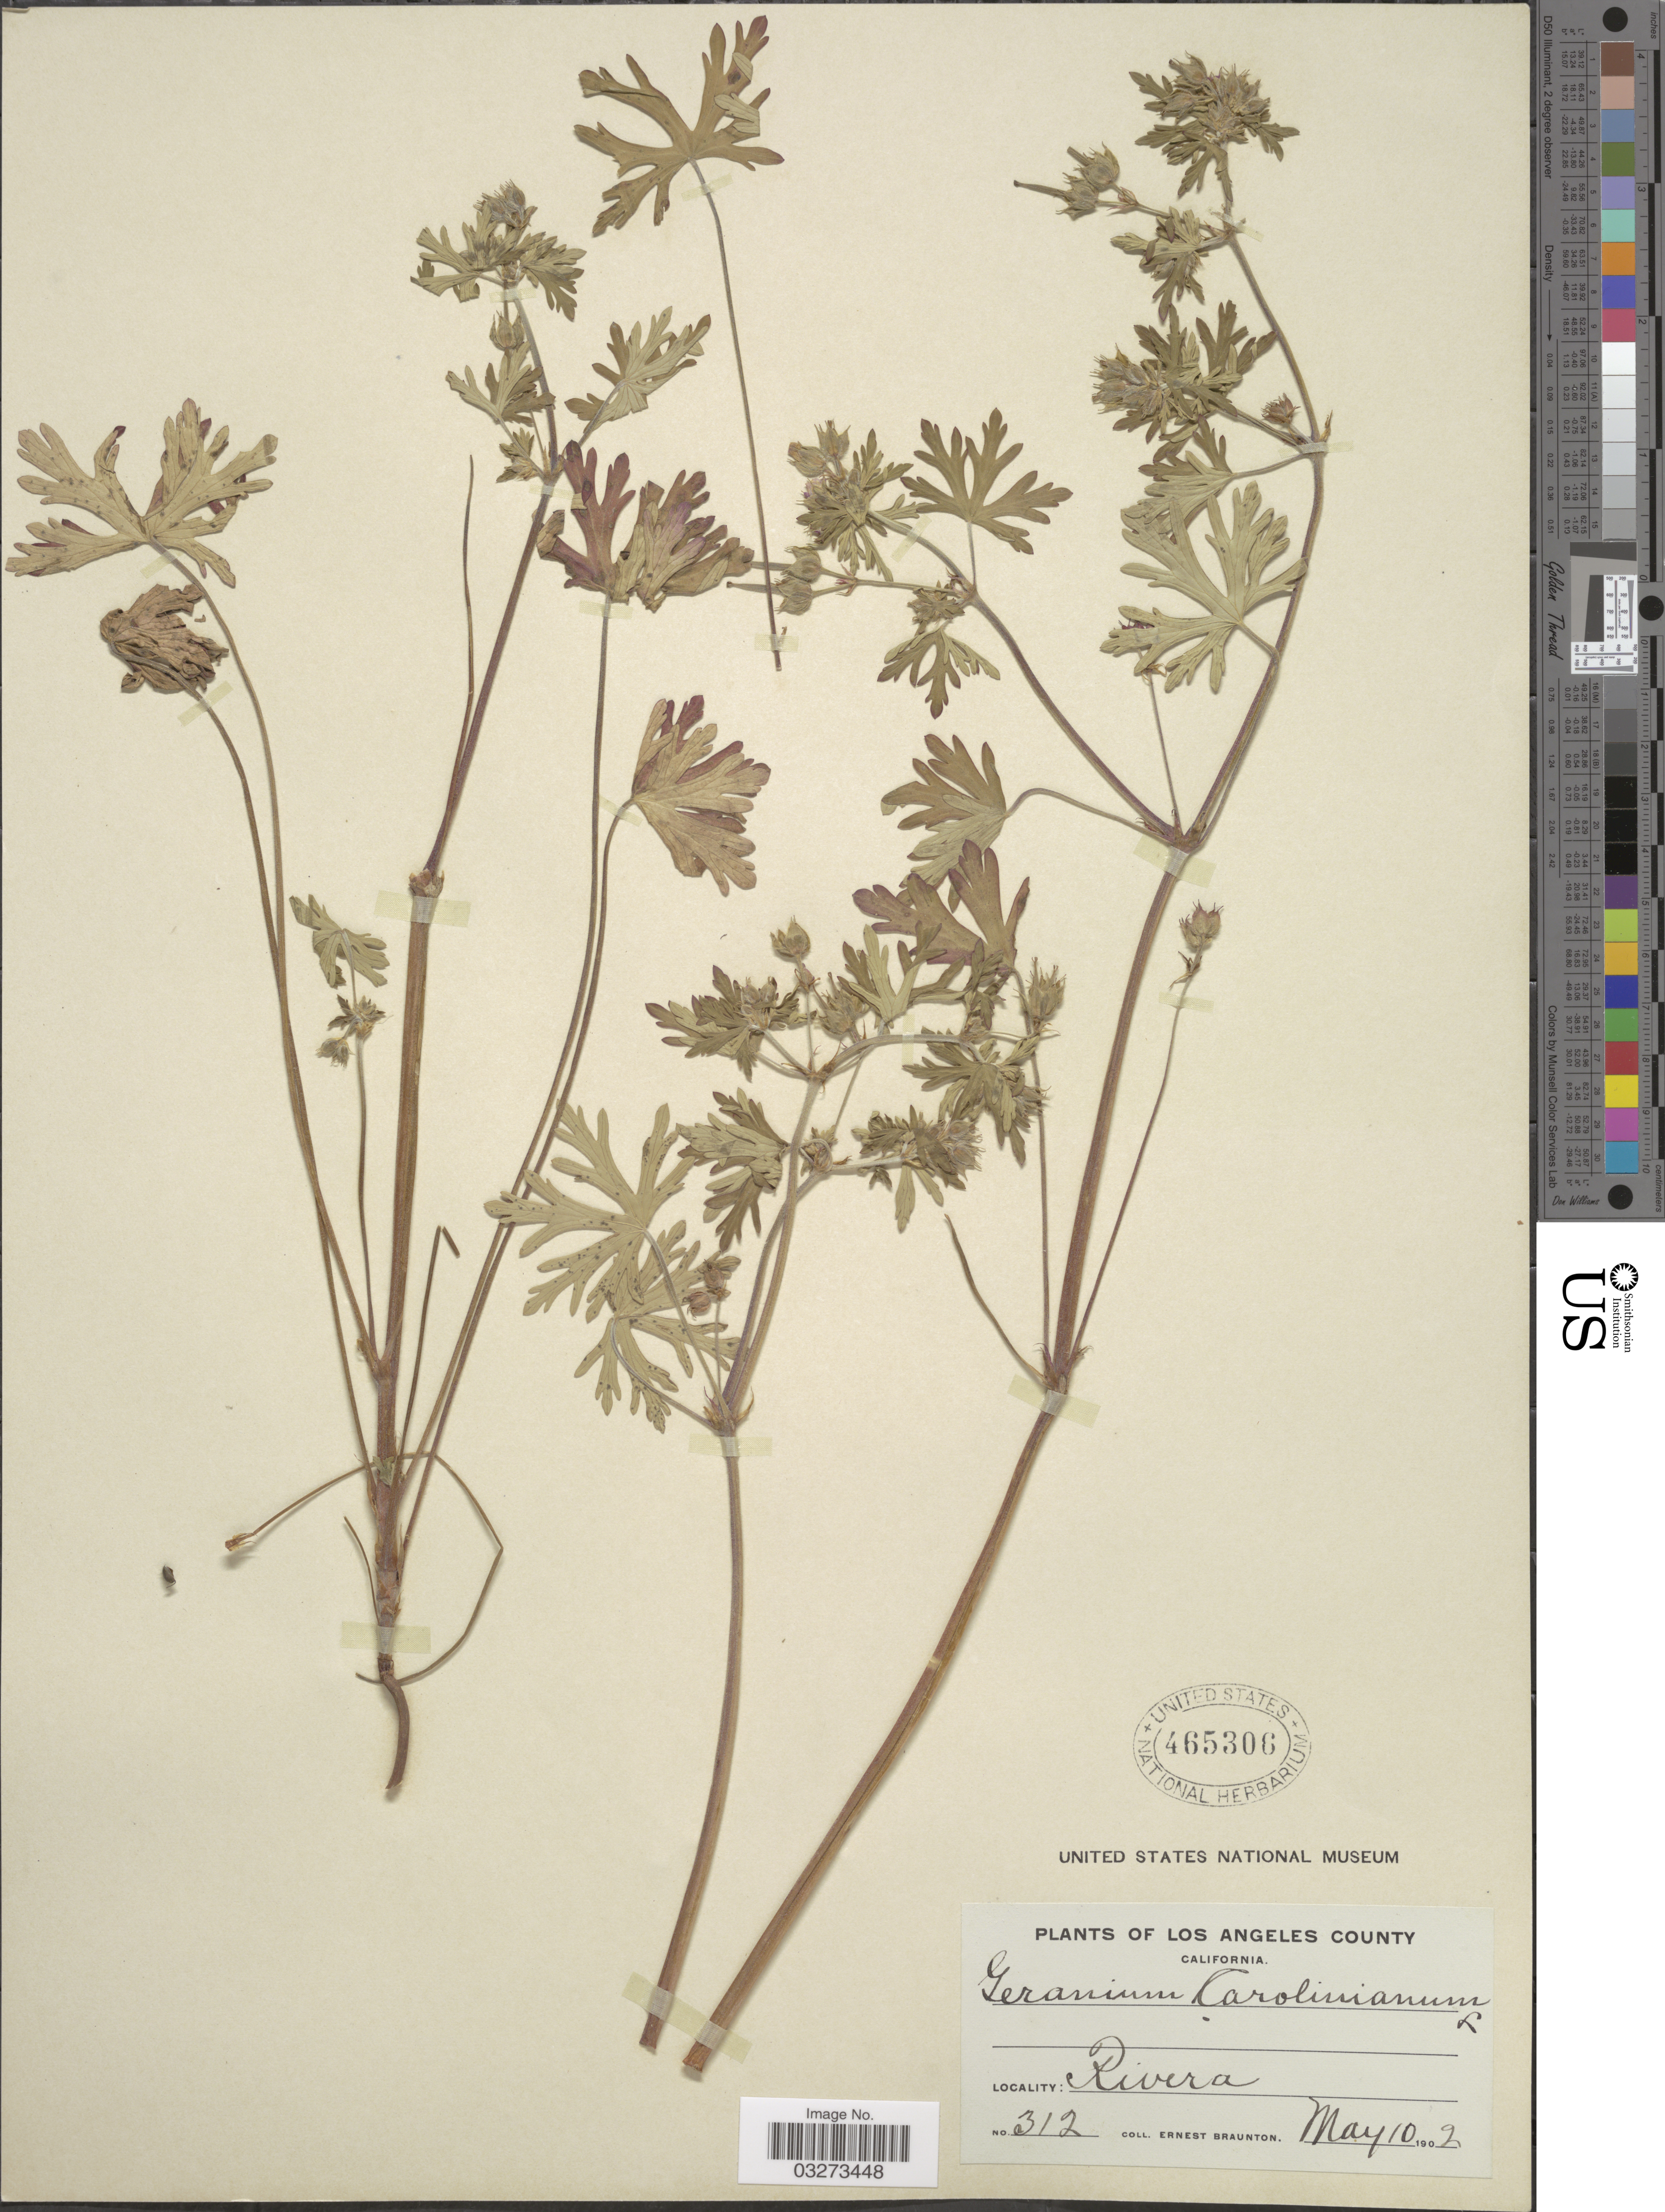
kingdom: Plantae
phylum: Tracheophyta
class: Magnoliopsida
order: Geraniales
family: Geraniaceae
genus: Geranium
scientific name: Geranium carolinianum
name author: L.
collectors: E. Braunton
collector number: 312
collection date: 1902-05-10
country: United States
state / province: California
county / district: Los Angeles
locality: Los Angeles County, Rivera.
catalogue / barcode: US 465306